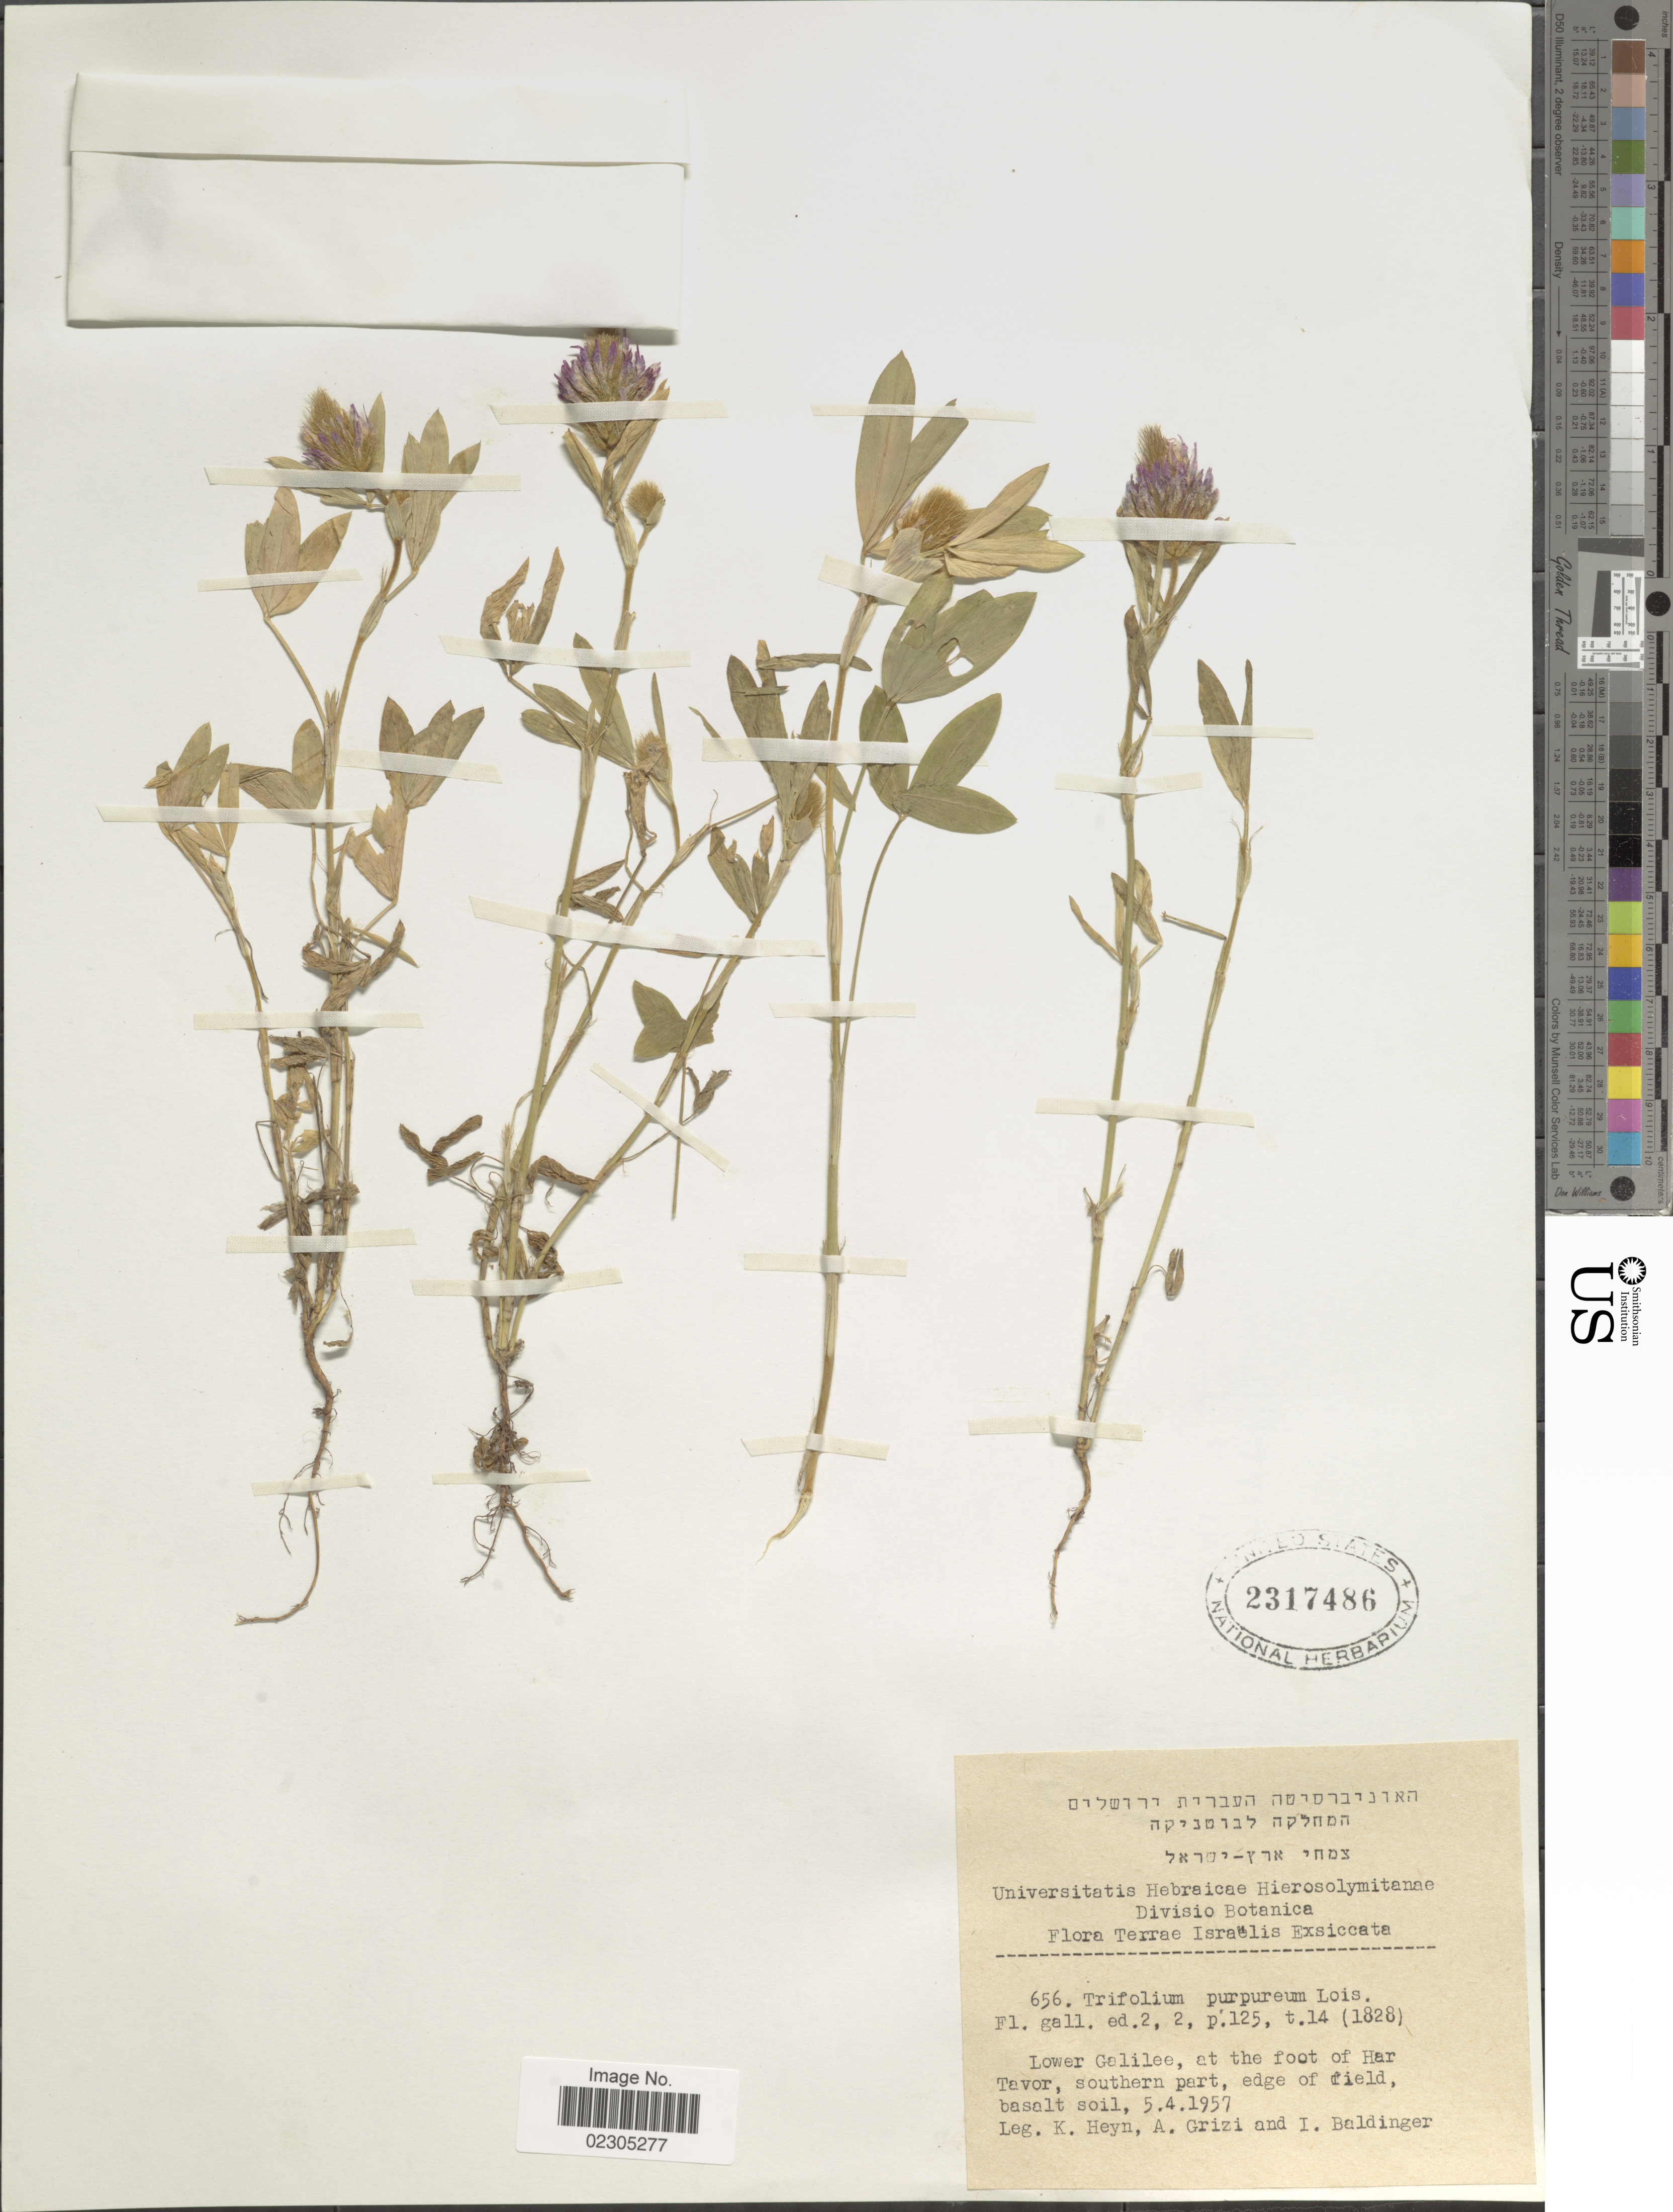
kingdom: Plantae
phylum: Tracheophyta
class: Magnoliopsida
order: Fabales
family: Fabaceae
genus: Trifolium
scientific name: Trifolium purpureum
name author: Loisel.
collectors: K. Heyn, A. Grizi & I. Baldinger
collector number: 656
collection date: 1957-04-05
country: Israel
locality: Terrae Israelis. Lower Galilee, at the foot of Har Tavor, southern part, edge of field.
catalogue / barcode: US 2317486